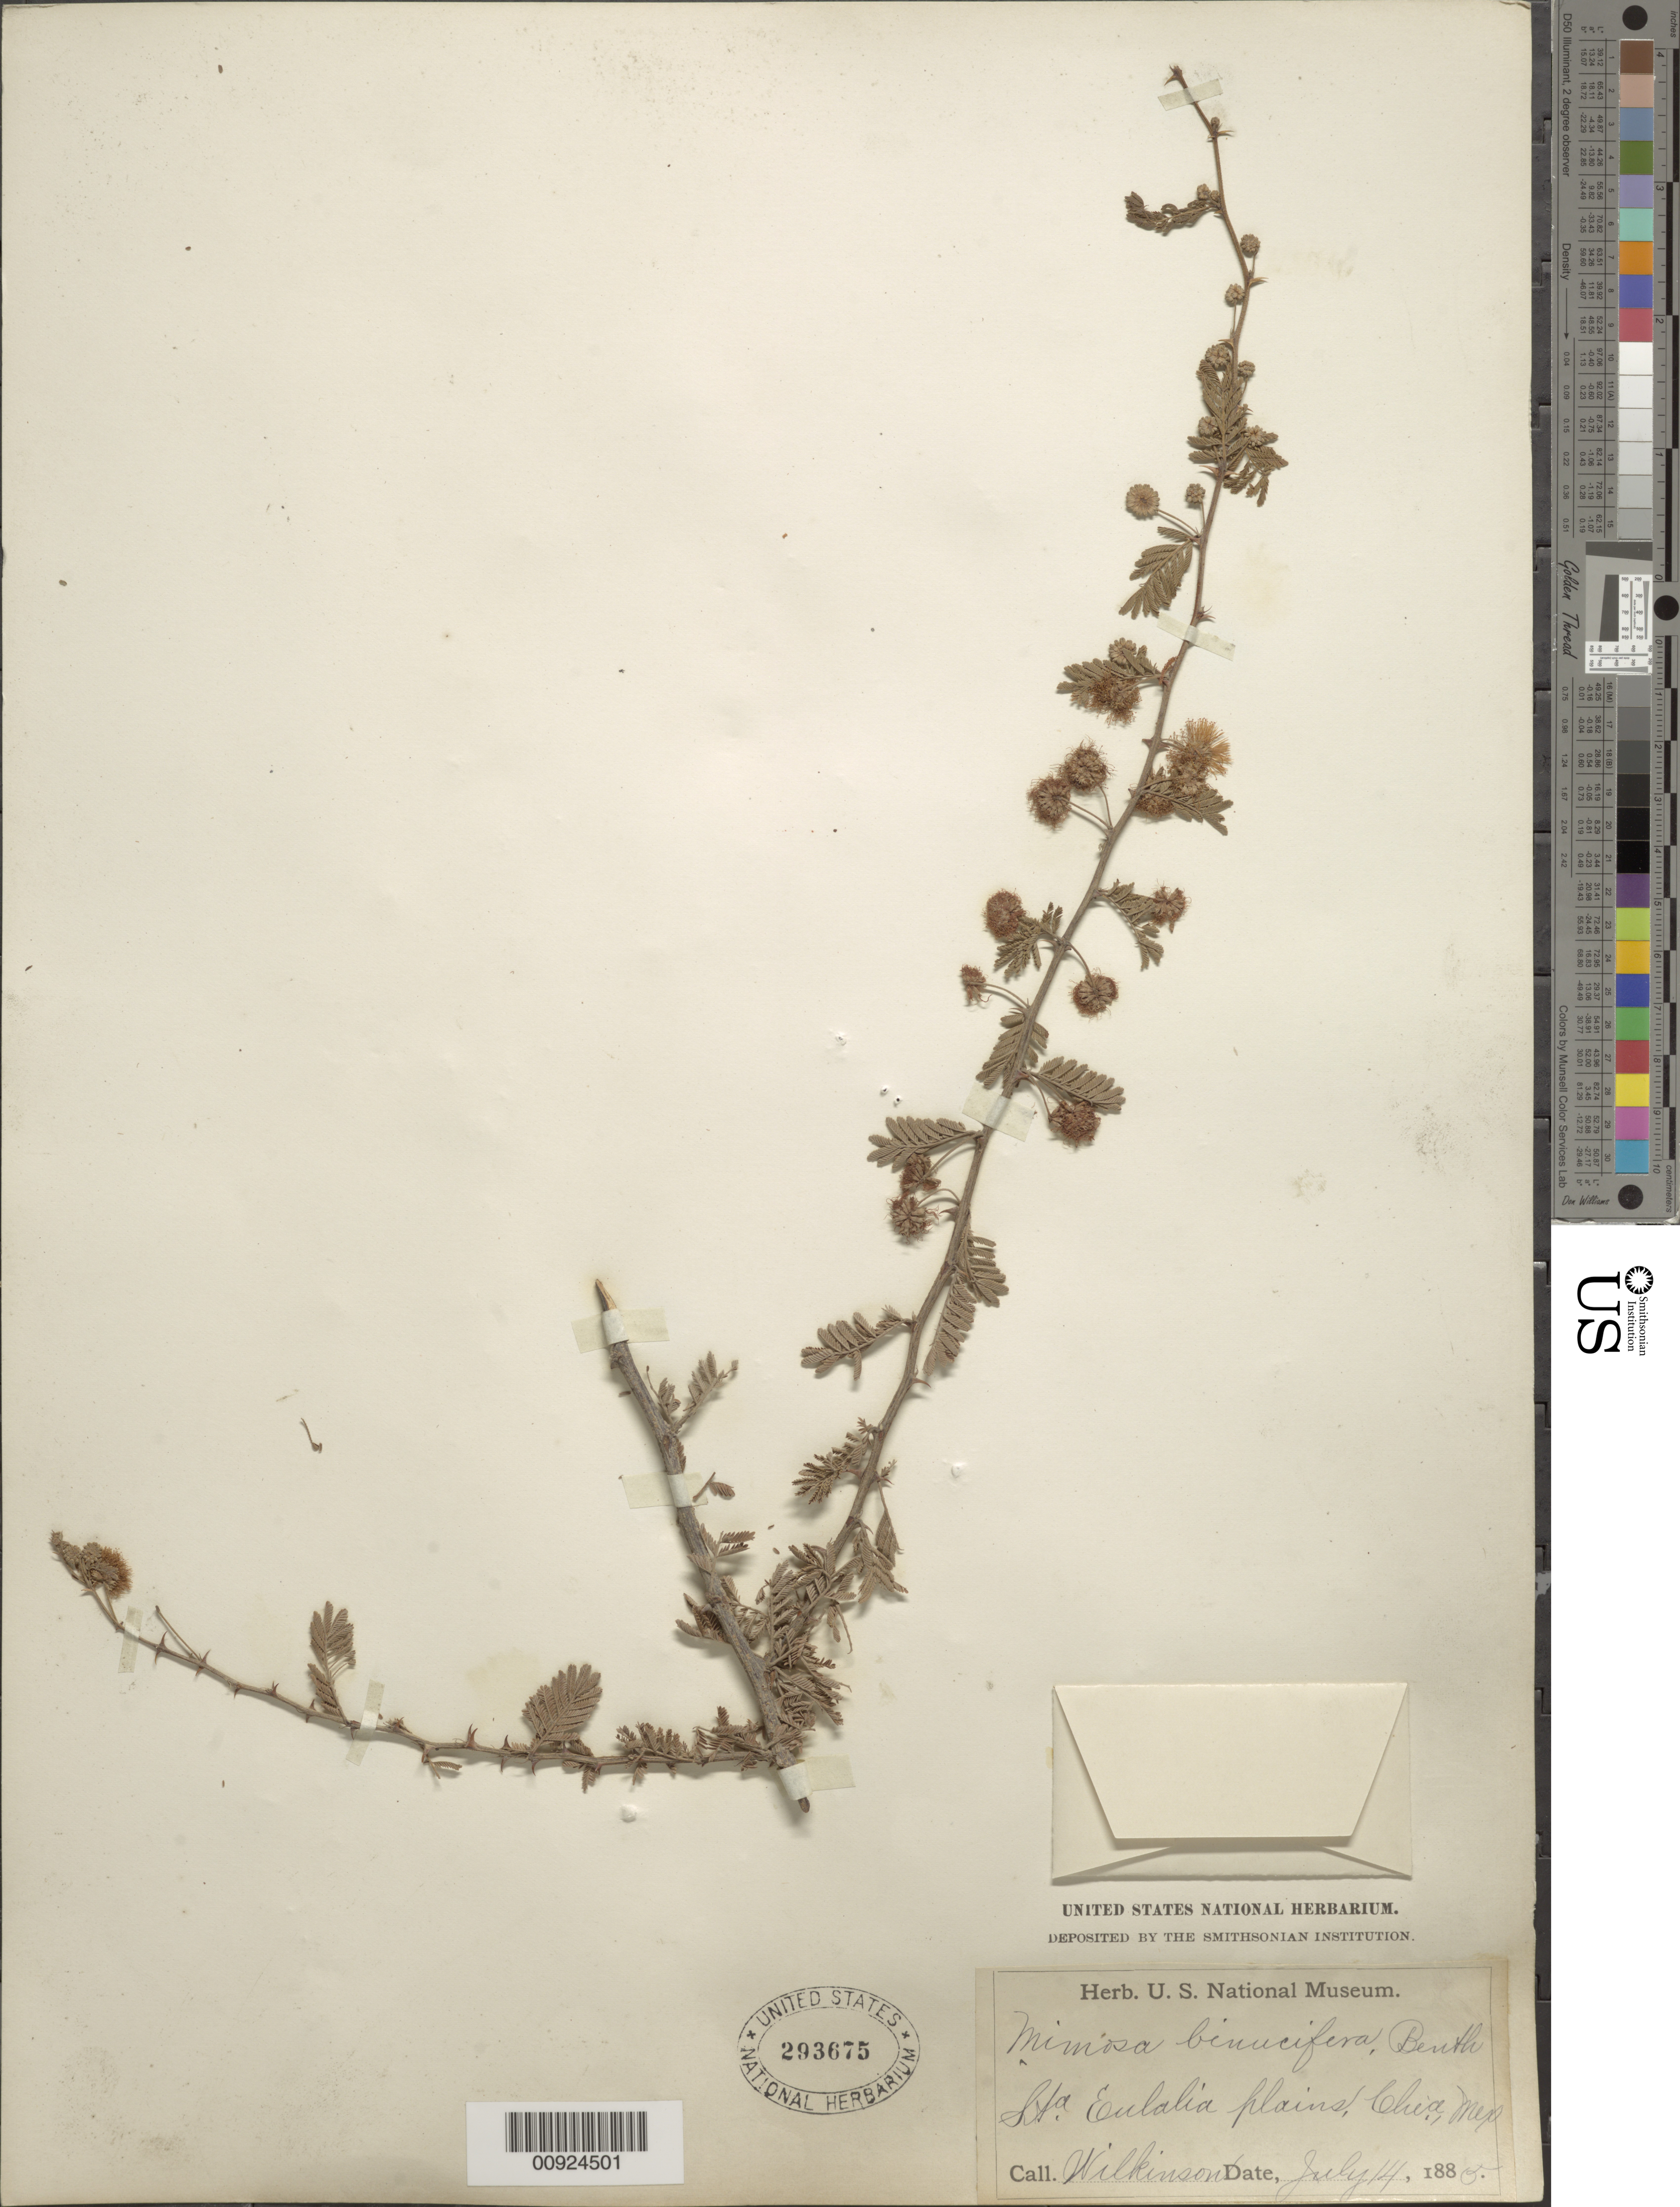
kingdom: Plantae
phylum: Tracheophyta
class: Magnoliopsida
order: Fabales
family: Fabaceae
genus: Mimosa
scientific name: Mimosa biuncifera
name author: Benth.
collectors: Wilkinson, --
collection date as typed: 14 Jul 1885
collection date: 1885-07-14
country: Mexico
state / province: Chihuahua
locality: Sta. Eulalia plains, Chih.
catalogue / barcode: US 293675